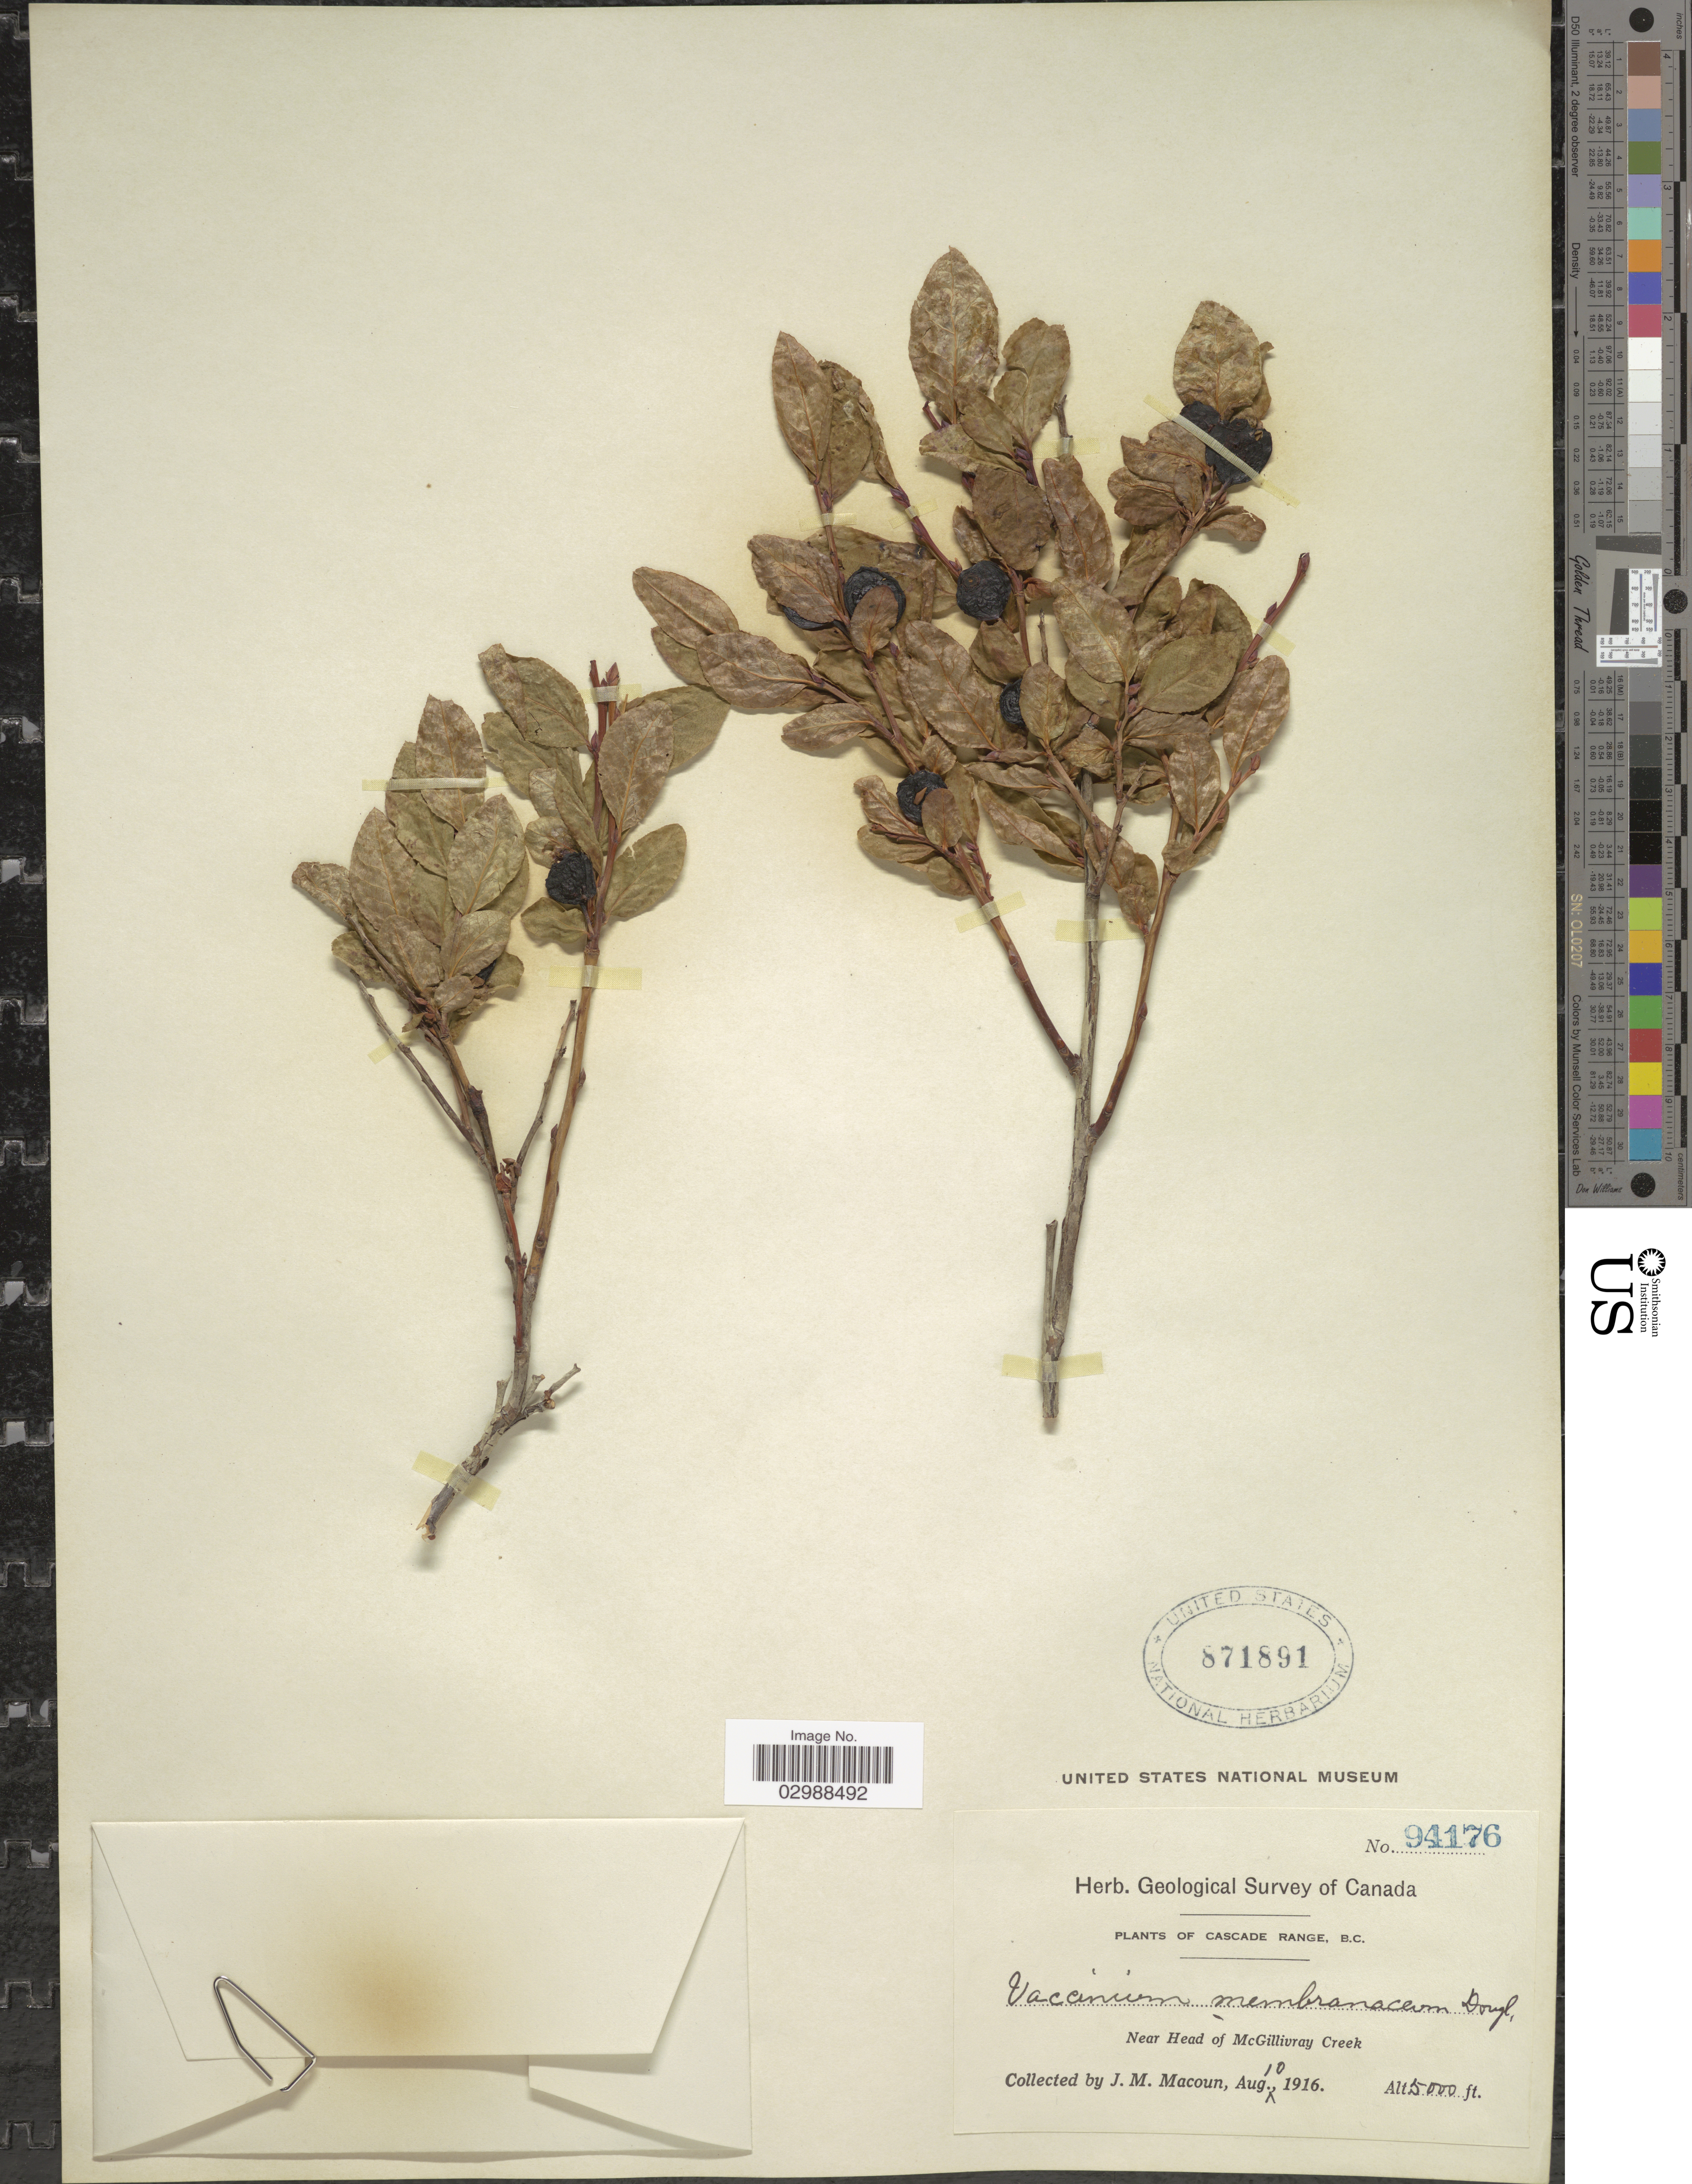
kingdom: Plantae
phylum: Tracheophyta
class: Magnoliopsida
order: Ericales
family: Ericaceae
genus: Vaccinium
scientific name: Vaccinium membranaceum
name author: Douglas ex Torr.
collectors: J. M. Macoun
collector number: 94176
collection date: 1916-08-10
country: Canada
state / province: British Columbia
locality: Cascade Range, B.C., Near Head of McGillivray Creek.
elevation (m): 1524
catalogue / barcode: US 871891